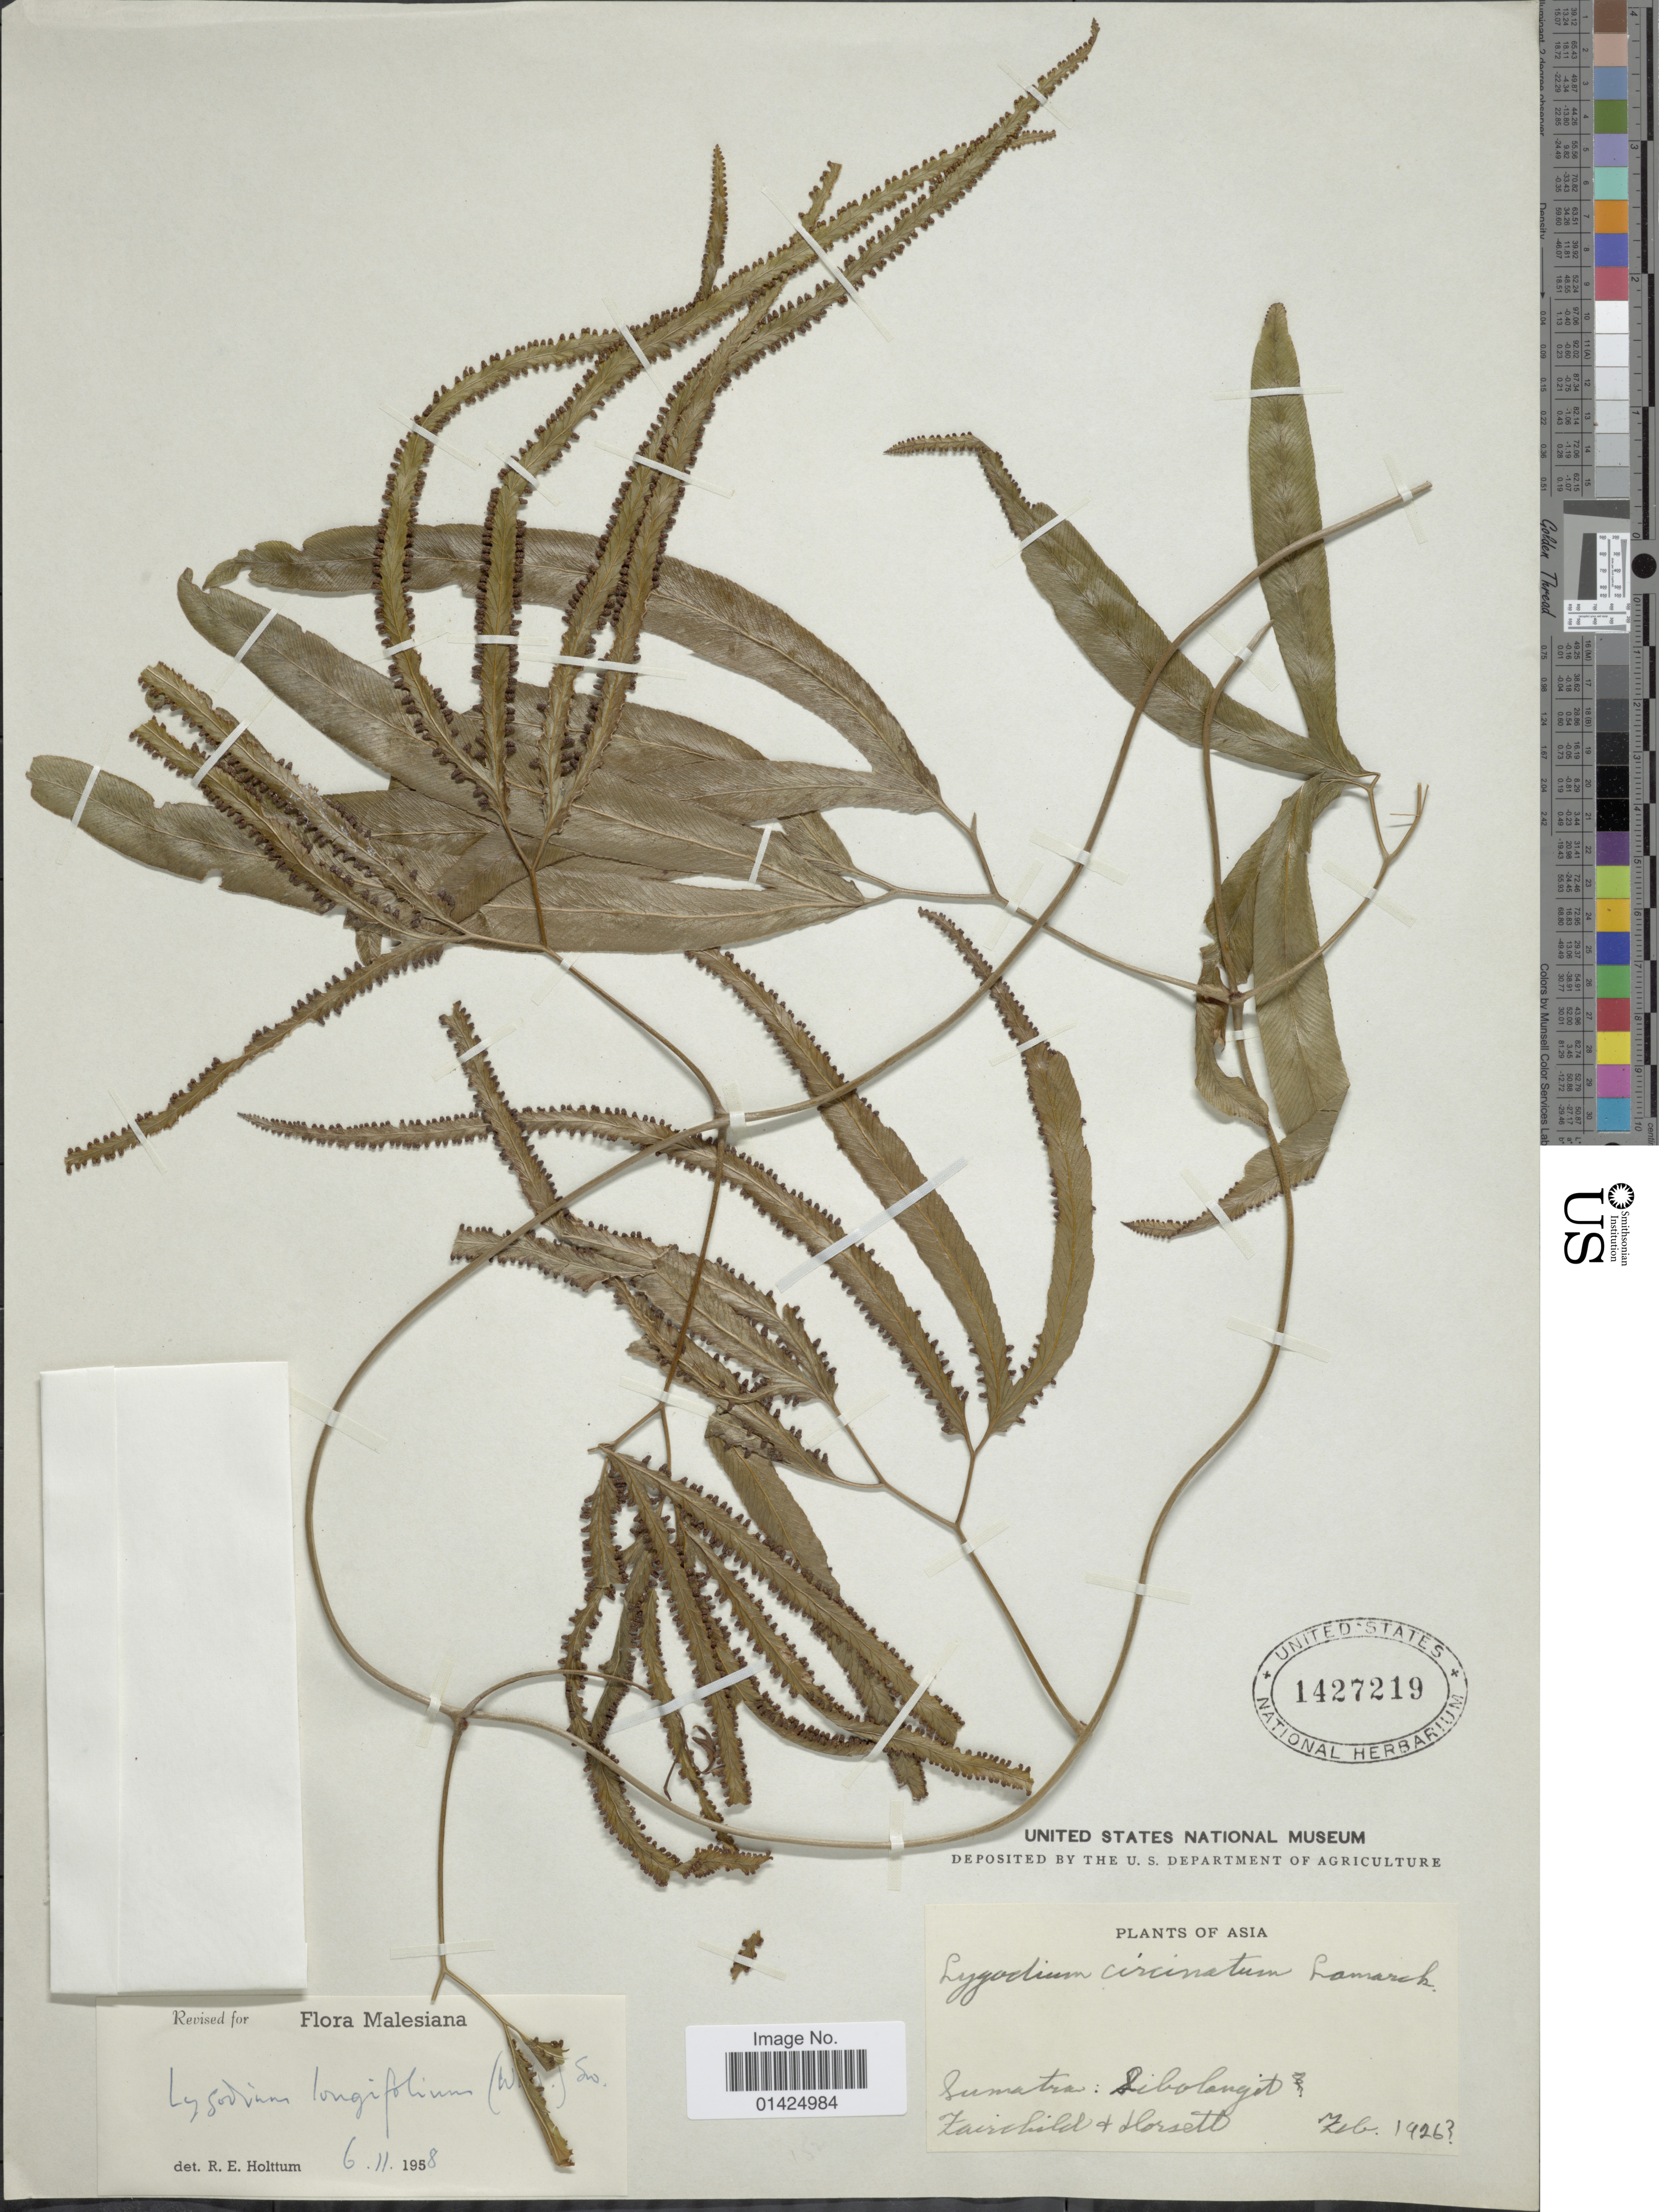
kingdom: Plantae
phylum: Tracheophyta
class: Polypodiopsida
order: Schizaeales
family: Lygodiaceae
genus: Lygodium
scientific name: Lygodium longifolium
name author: (Willd.) Sw.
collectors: -. Fairchild & -. Horsett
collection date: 1926-02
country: Indonesia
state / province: Sumatra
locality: Sumatra, Sibolongit [interpreted]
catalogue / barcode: US 1427219